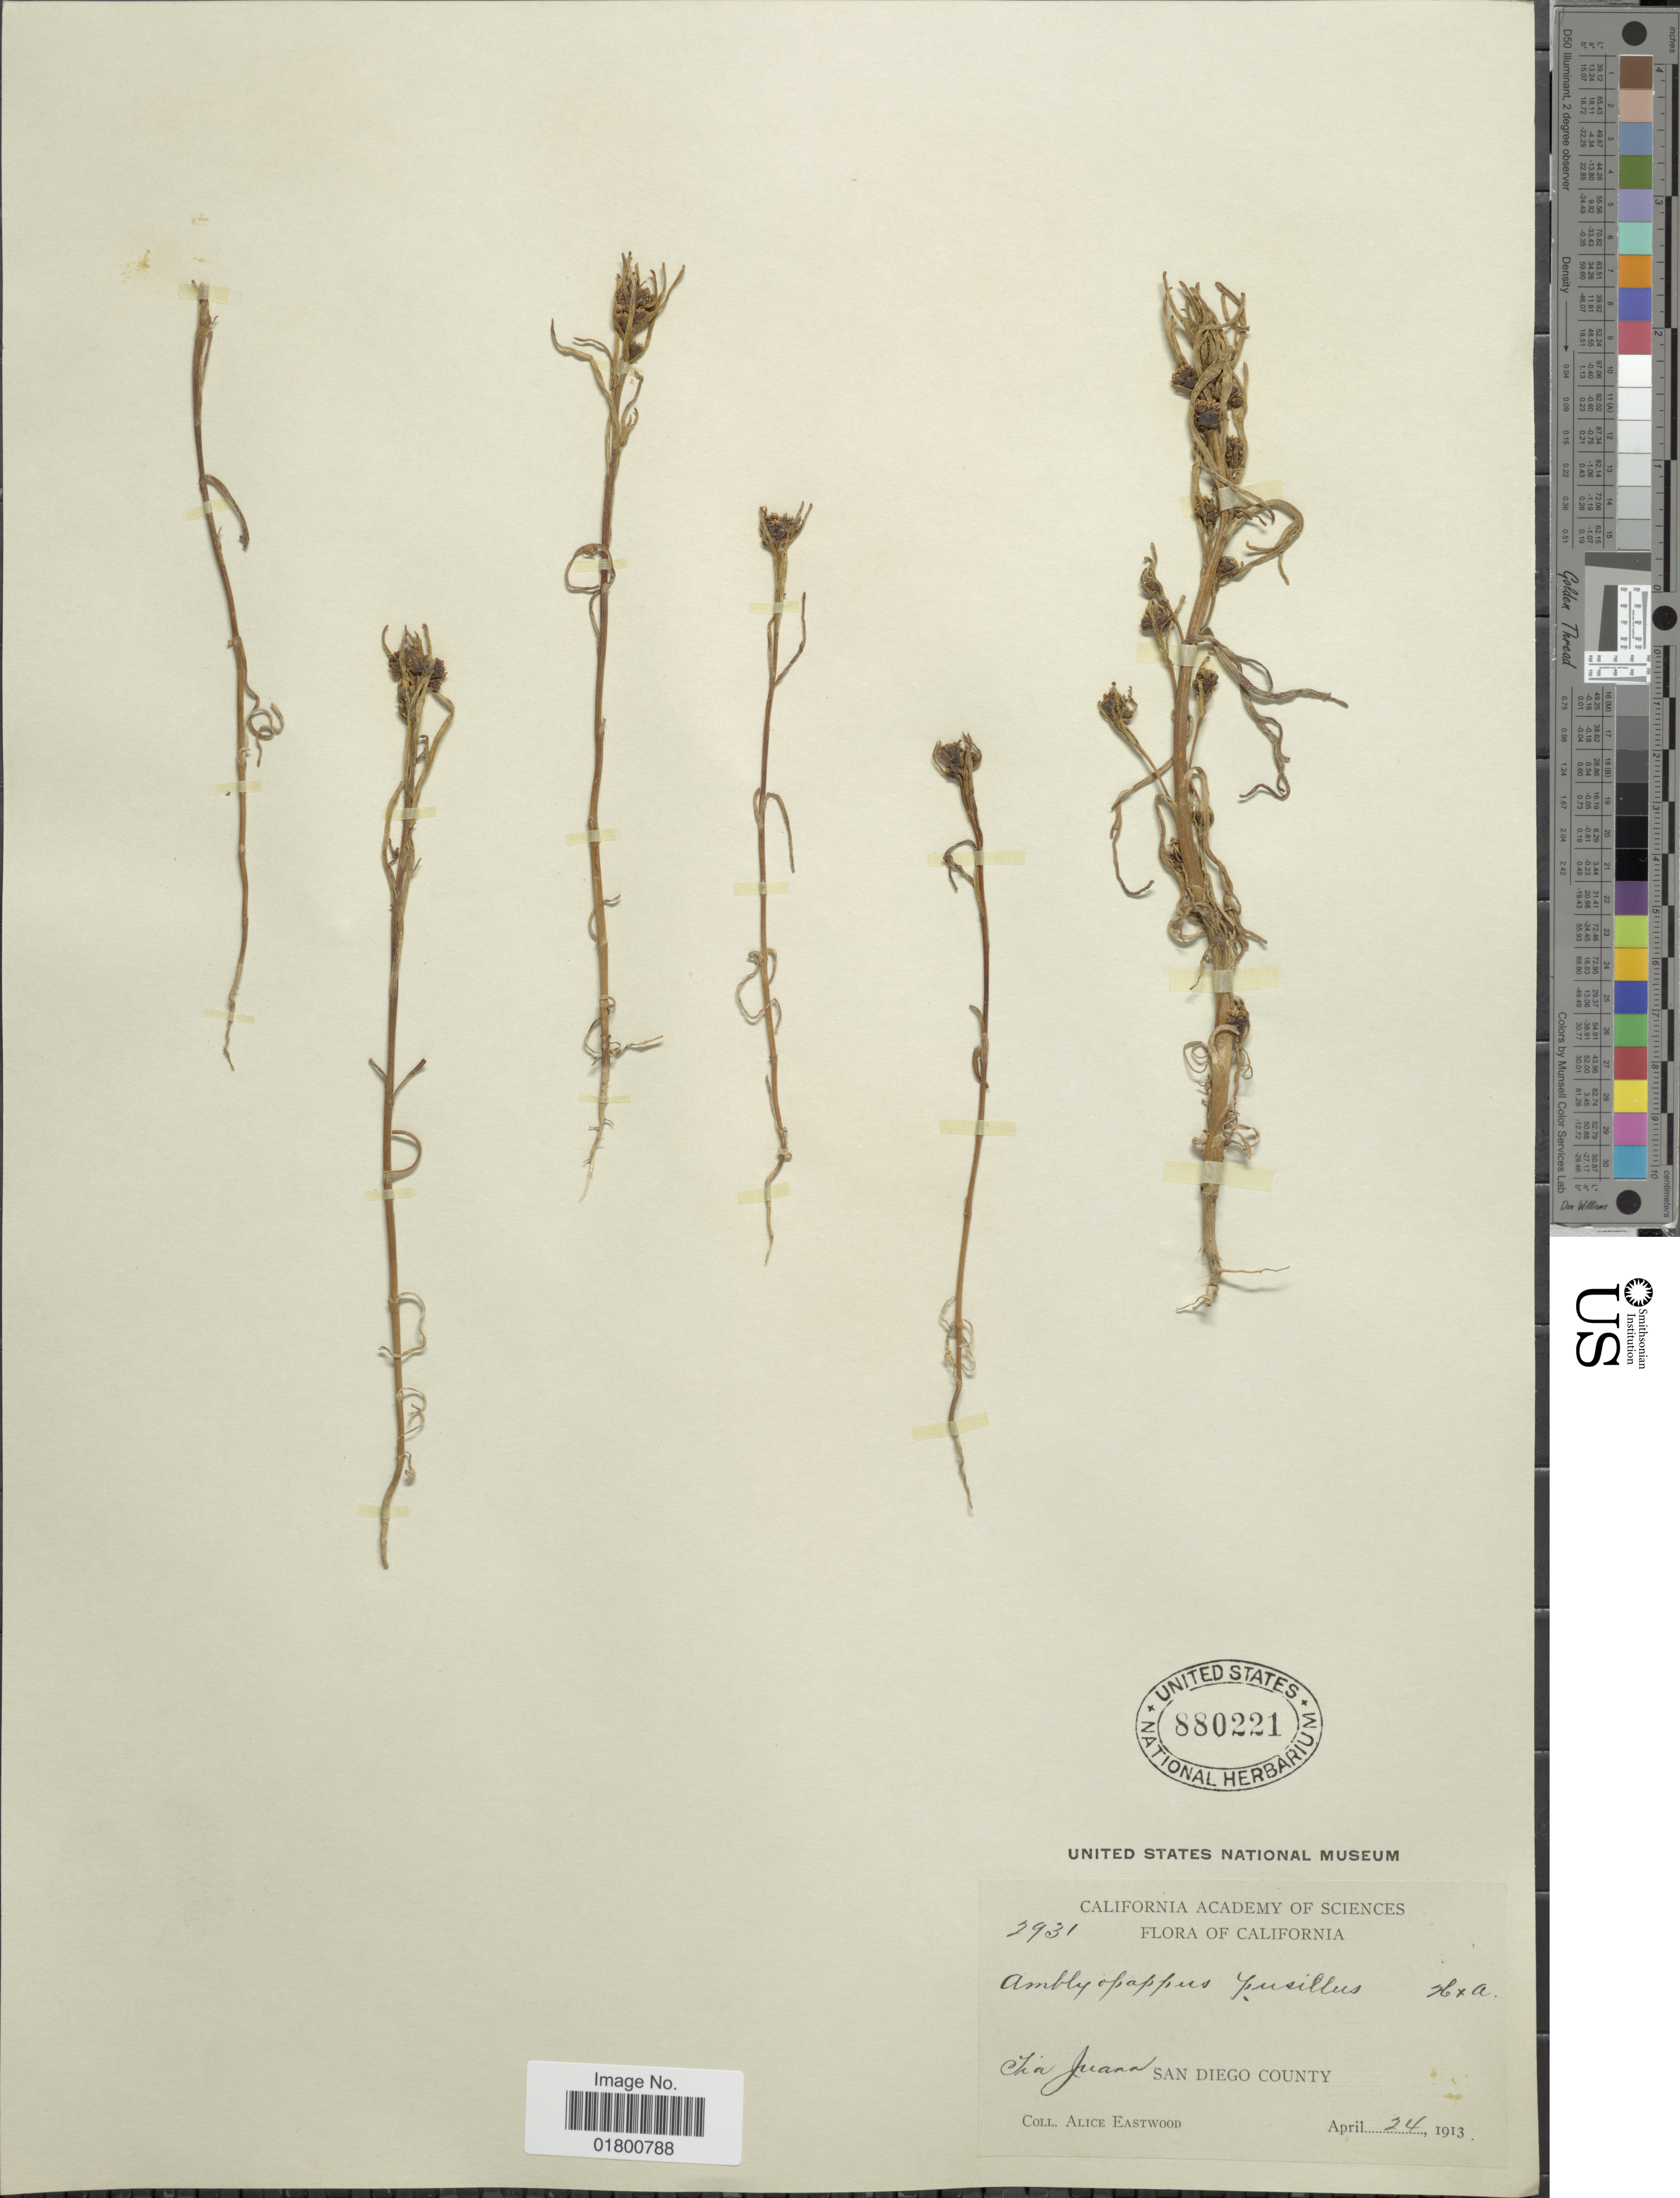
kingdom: Plantae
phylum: Tracheophyta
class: Magnoliopsida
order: Asterales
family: Asteraceae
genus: Amblyopappus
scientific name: Amblyopappus pusillus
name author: Hook. & Arn.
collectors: A. Eastwood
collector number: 2931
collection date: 1913-04-24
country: United States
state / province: California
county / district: San Diego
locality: Tia Juana, San Diego County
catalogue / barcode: US 880221